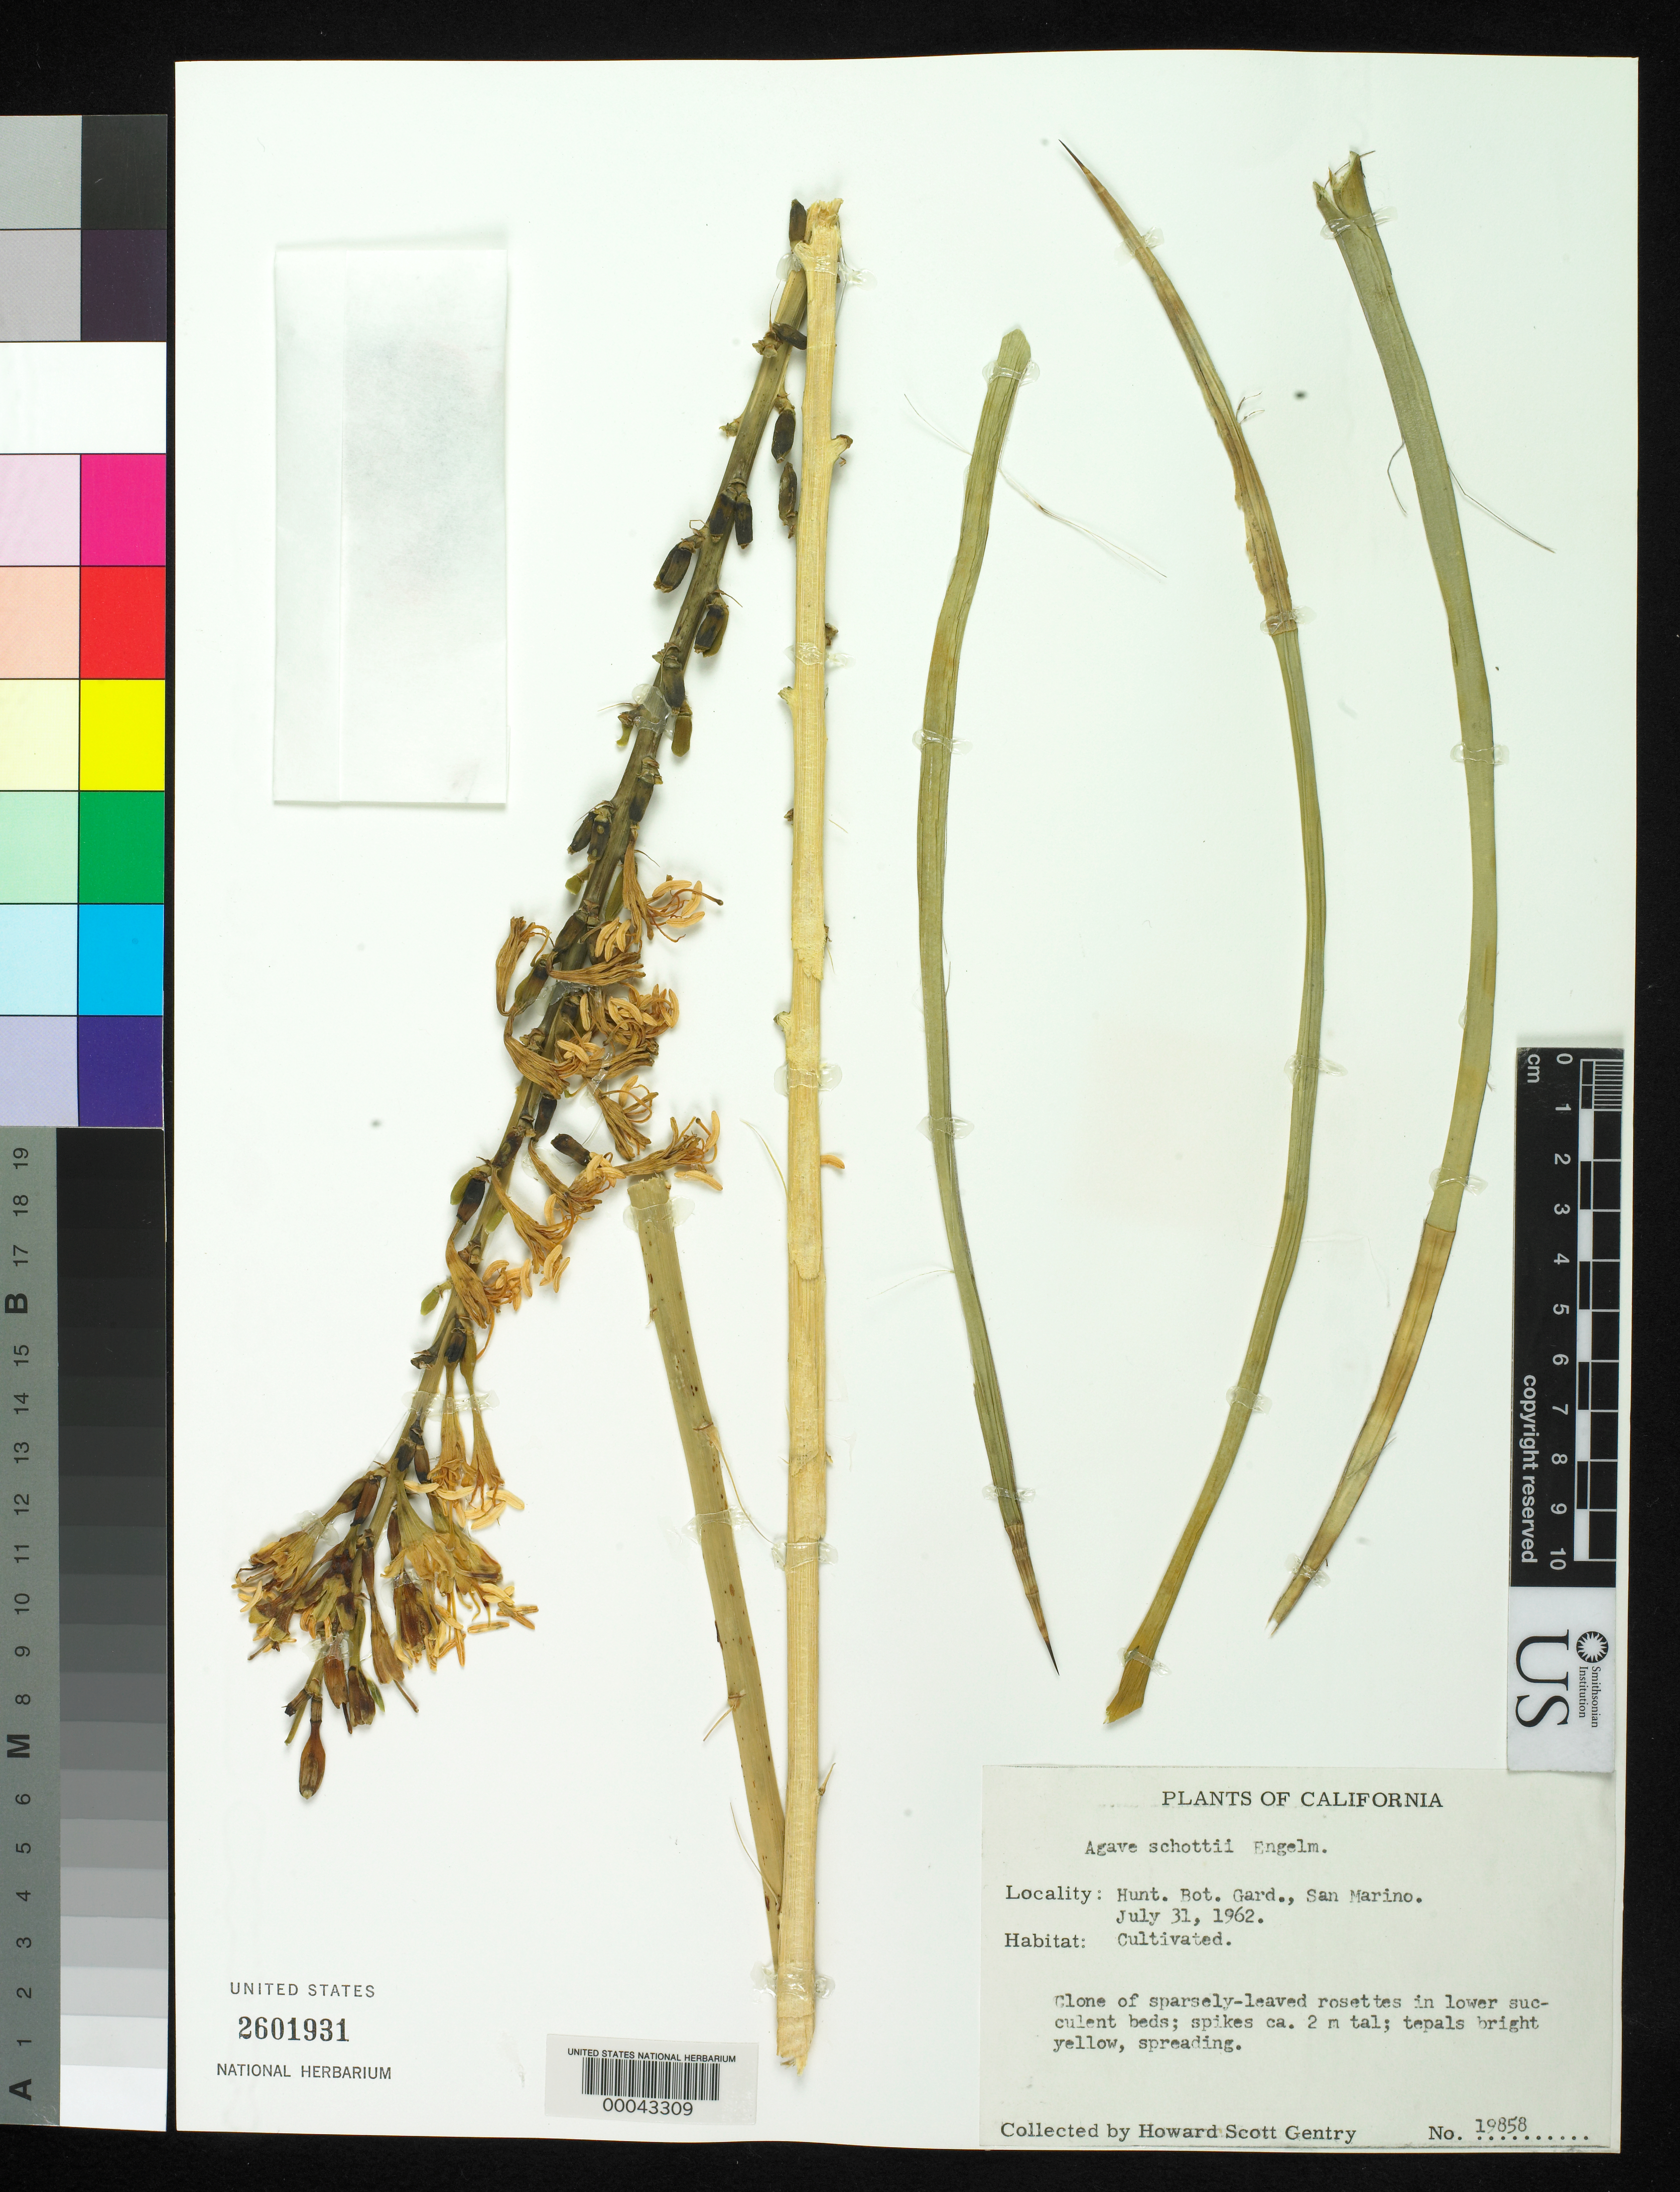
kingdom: Plantae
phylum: Tracheophyta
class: Liliopsida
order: Asparagales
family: Asparagaceae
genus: Agave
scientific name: Agave schottii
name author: Engelm.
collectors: H. S. Gentry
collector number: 19858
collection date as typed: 31 Jul 1962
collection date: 1962-07-31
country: United States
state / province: California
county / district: Los Angeles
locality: Huntington botanical gardens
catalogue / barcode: US 2601931